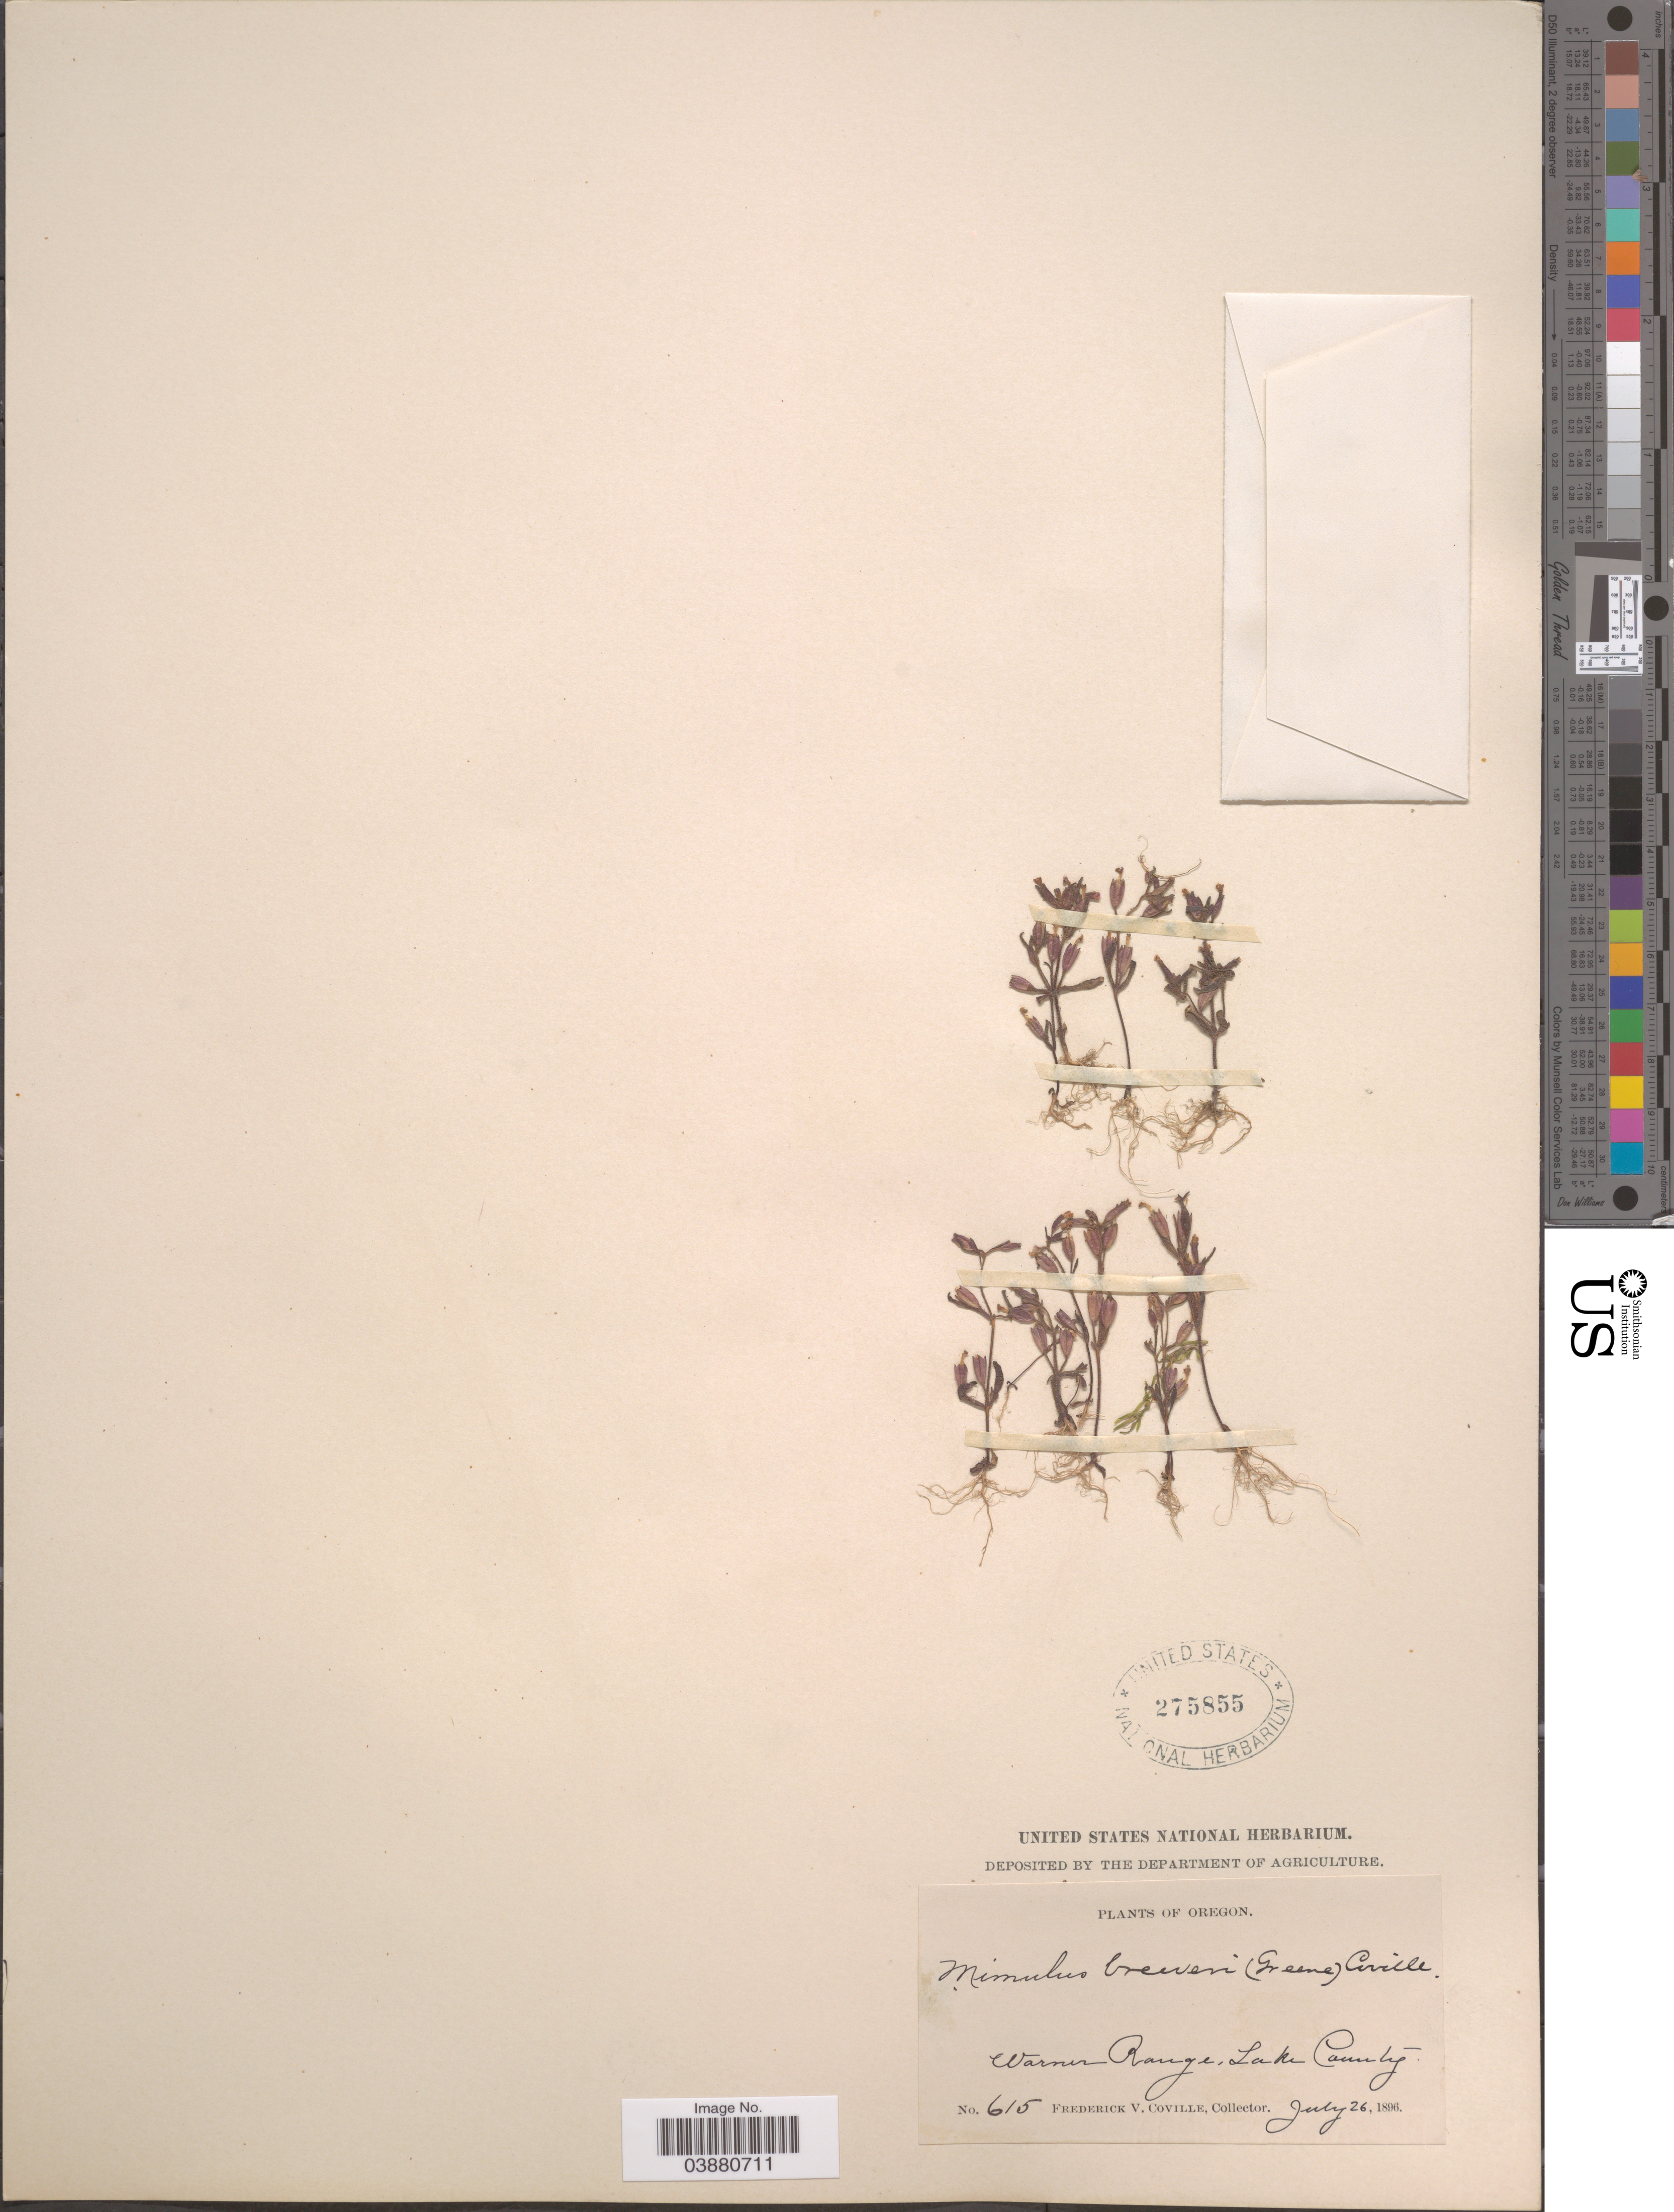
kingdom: Plantae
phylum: Tracheophyta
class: Magnoliopsida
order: Lamiales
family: Phrymaceae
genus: Mimulus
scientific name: Mimulus breweri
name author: (Greene) Coville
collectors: F. V. Coville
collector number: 615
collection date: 1896-07-26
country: United States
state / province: Oregon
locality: Warner Range, Lake County.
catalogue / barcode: US 275855